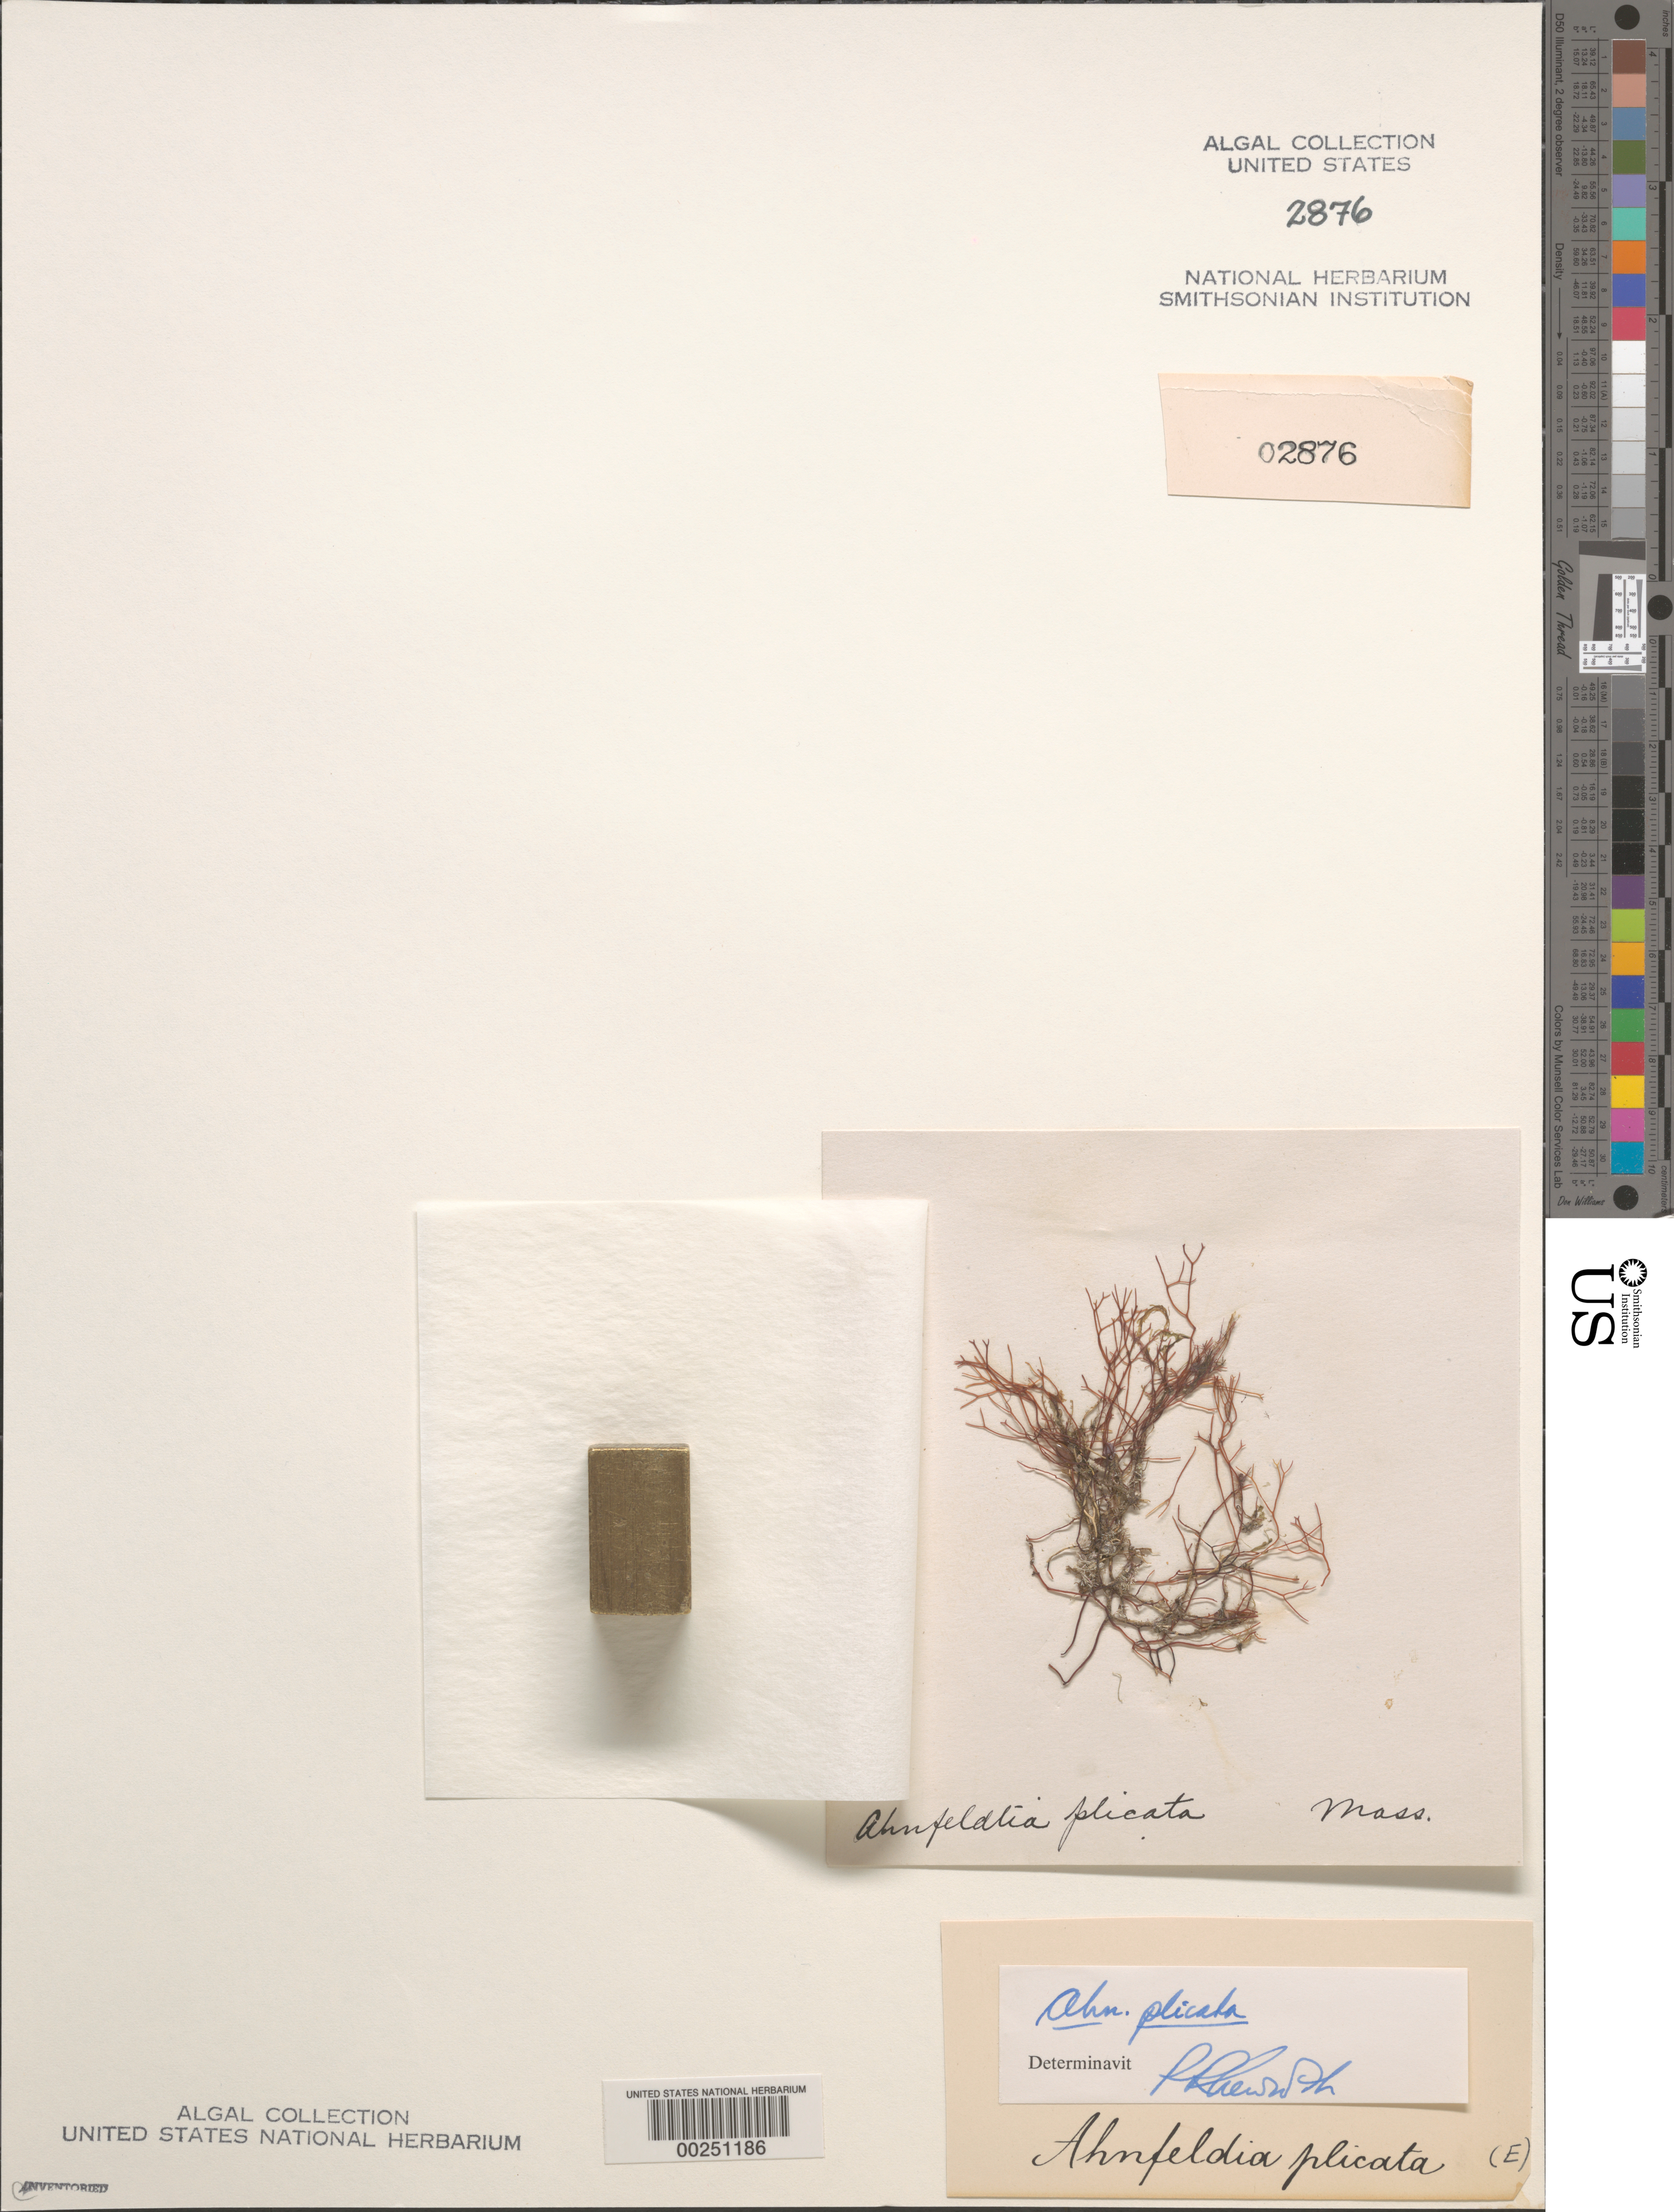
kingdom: Plantae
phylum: Rhodophyta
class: Florideophyceae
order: Ahnfeltiales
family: Ahnfeltiaceae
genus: Ahnfeltia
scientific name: Ahnfeltia plicata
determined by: Newroth, P. R.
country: United States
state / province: Massachusetts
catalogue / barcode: US 2876